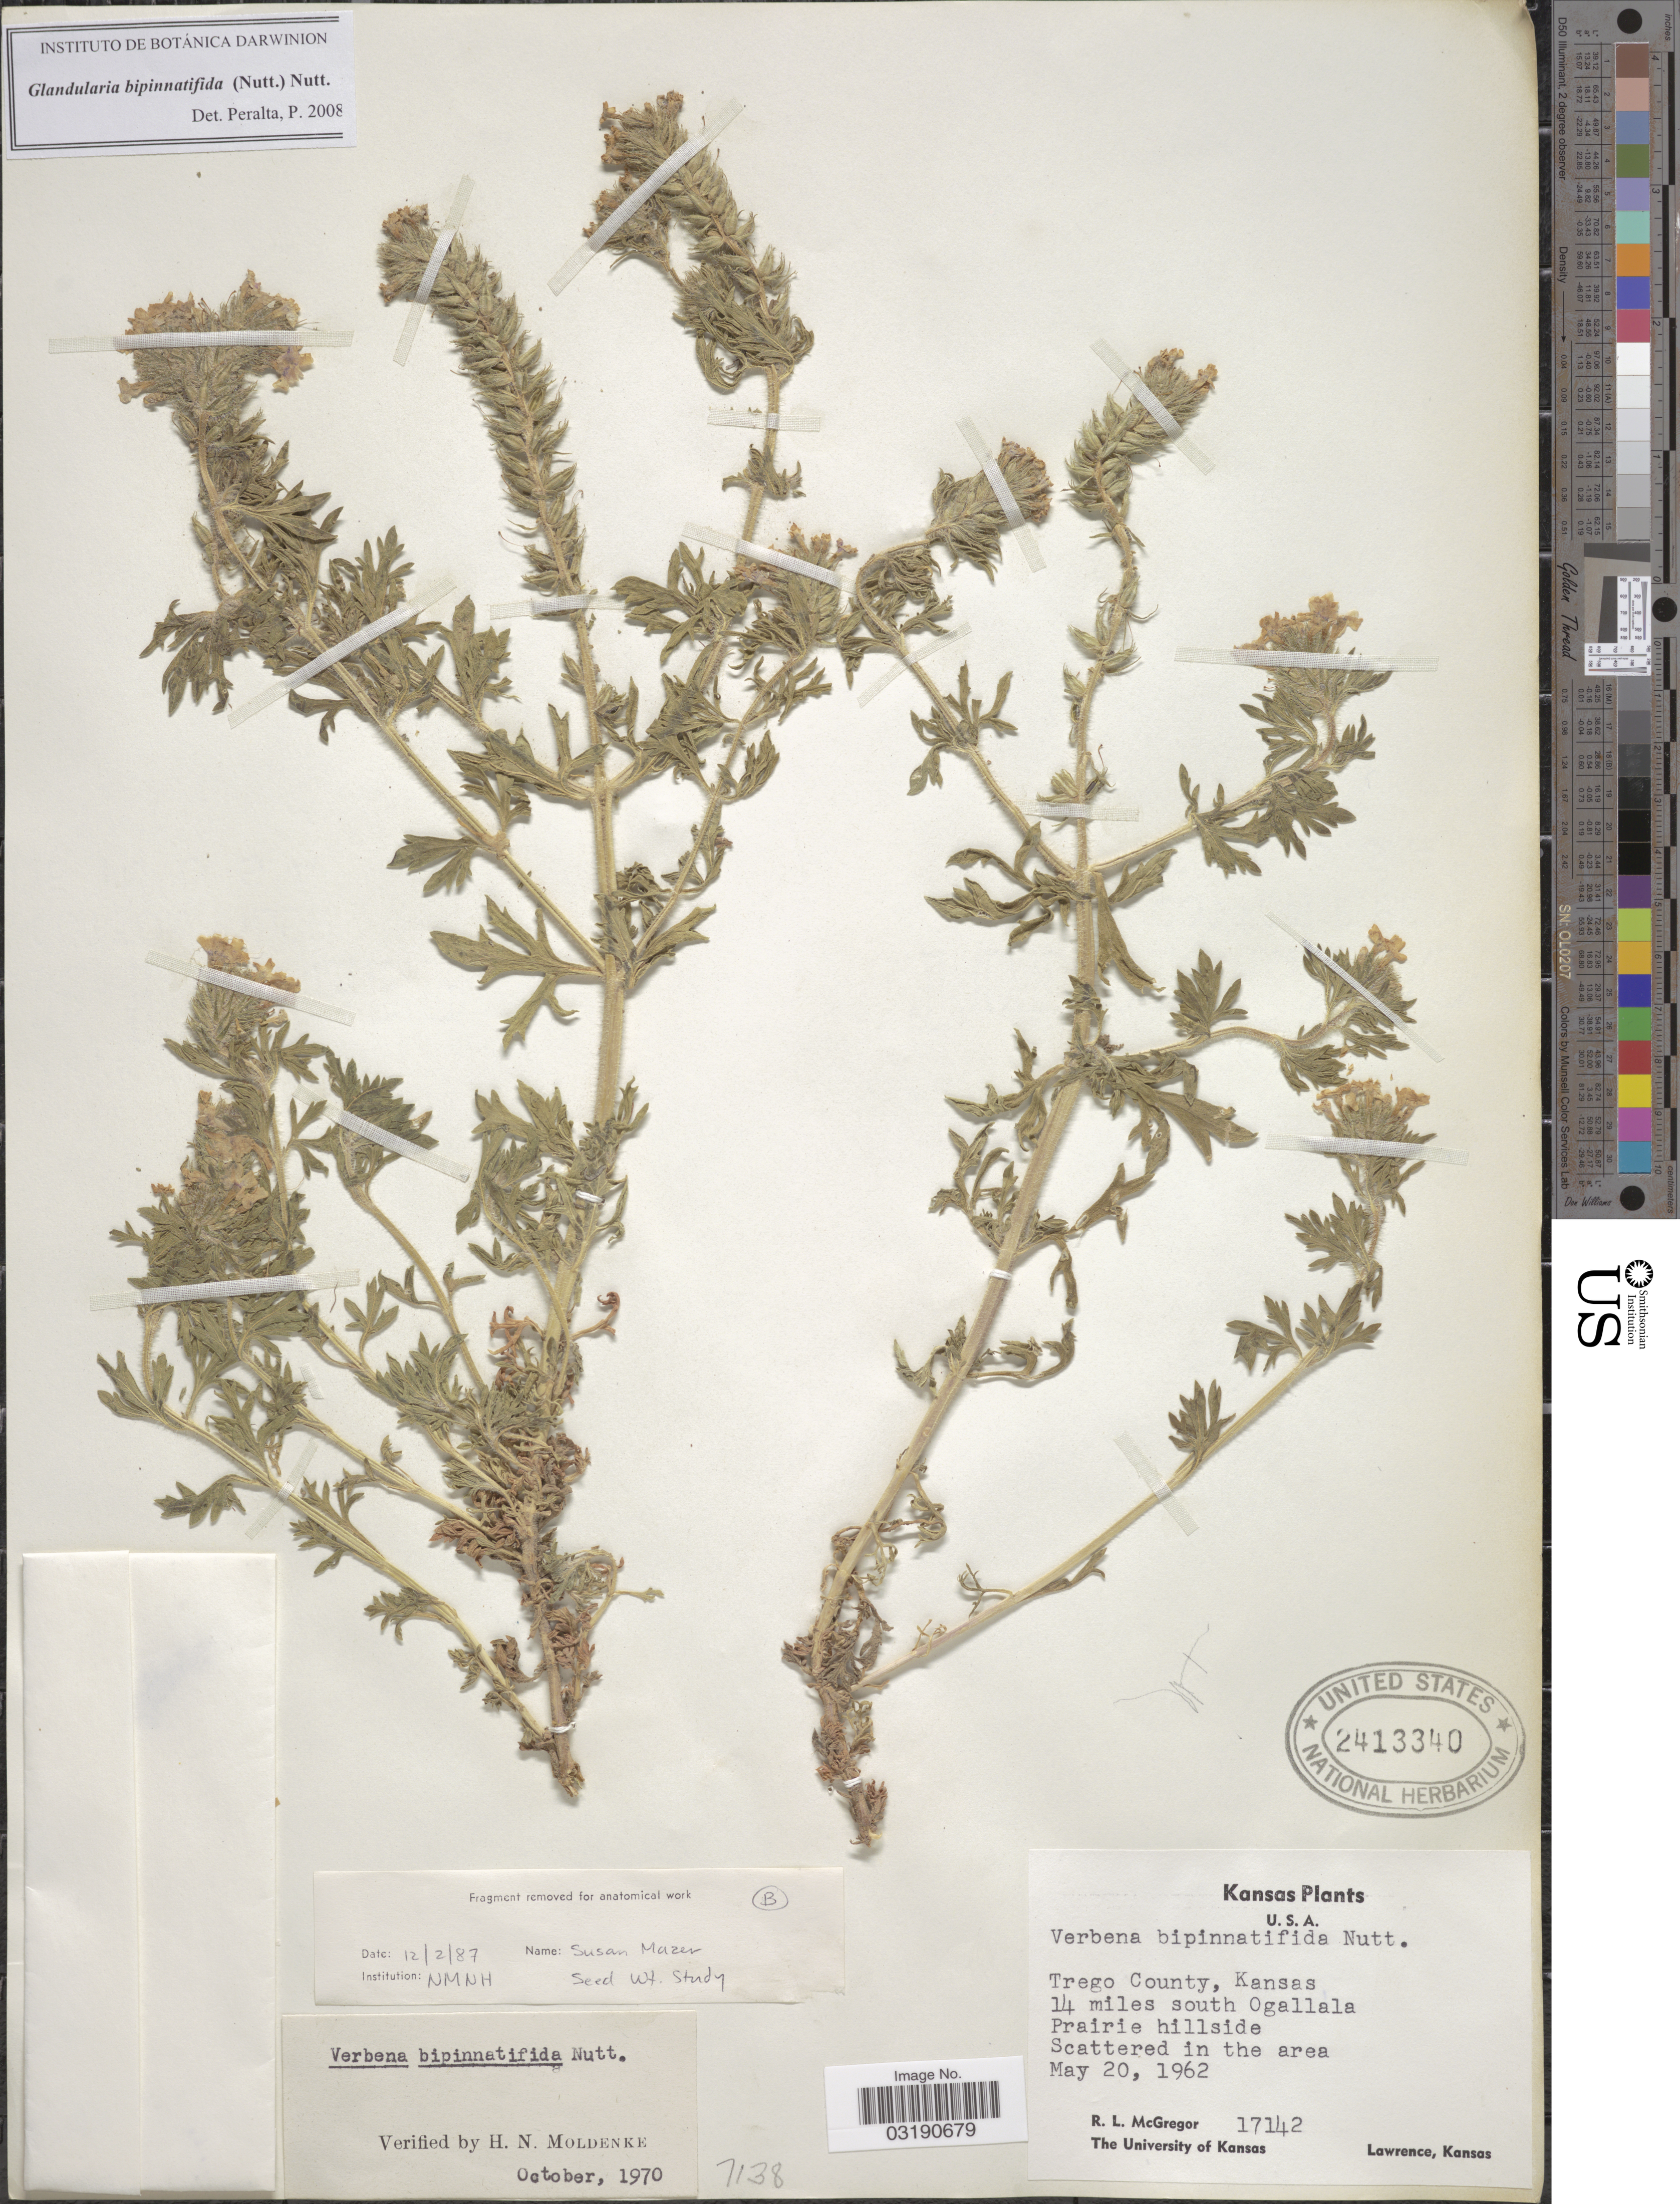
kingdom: Plantae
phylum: Tracheophyta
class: Magnoliopsida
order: Lamiales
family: Verbenaceae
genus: Verbena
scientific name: Verbena bipinnatifida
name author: (Schauer) Nutt.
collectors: R. McGregor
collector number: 17142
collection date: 1962-05-20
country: United States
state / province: Kansas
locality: Trego County. 14 miles south of Ogallala.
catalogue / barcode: US 2413340